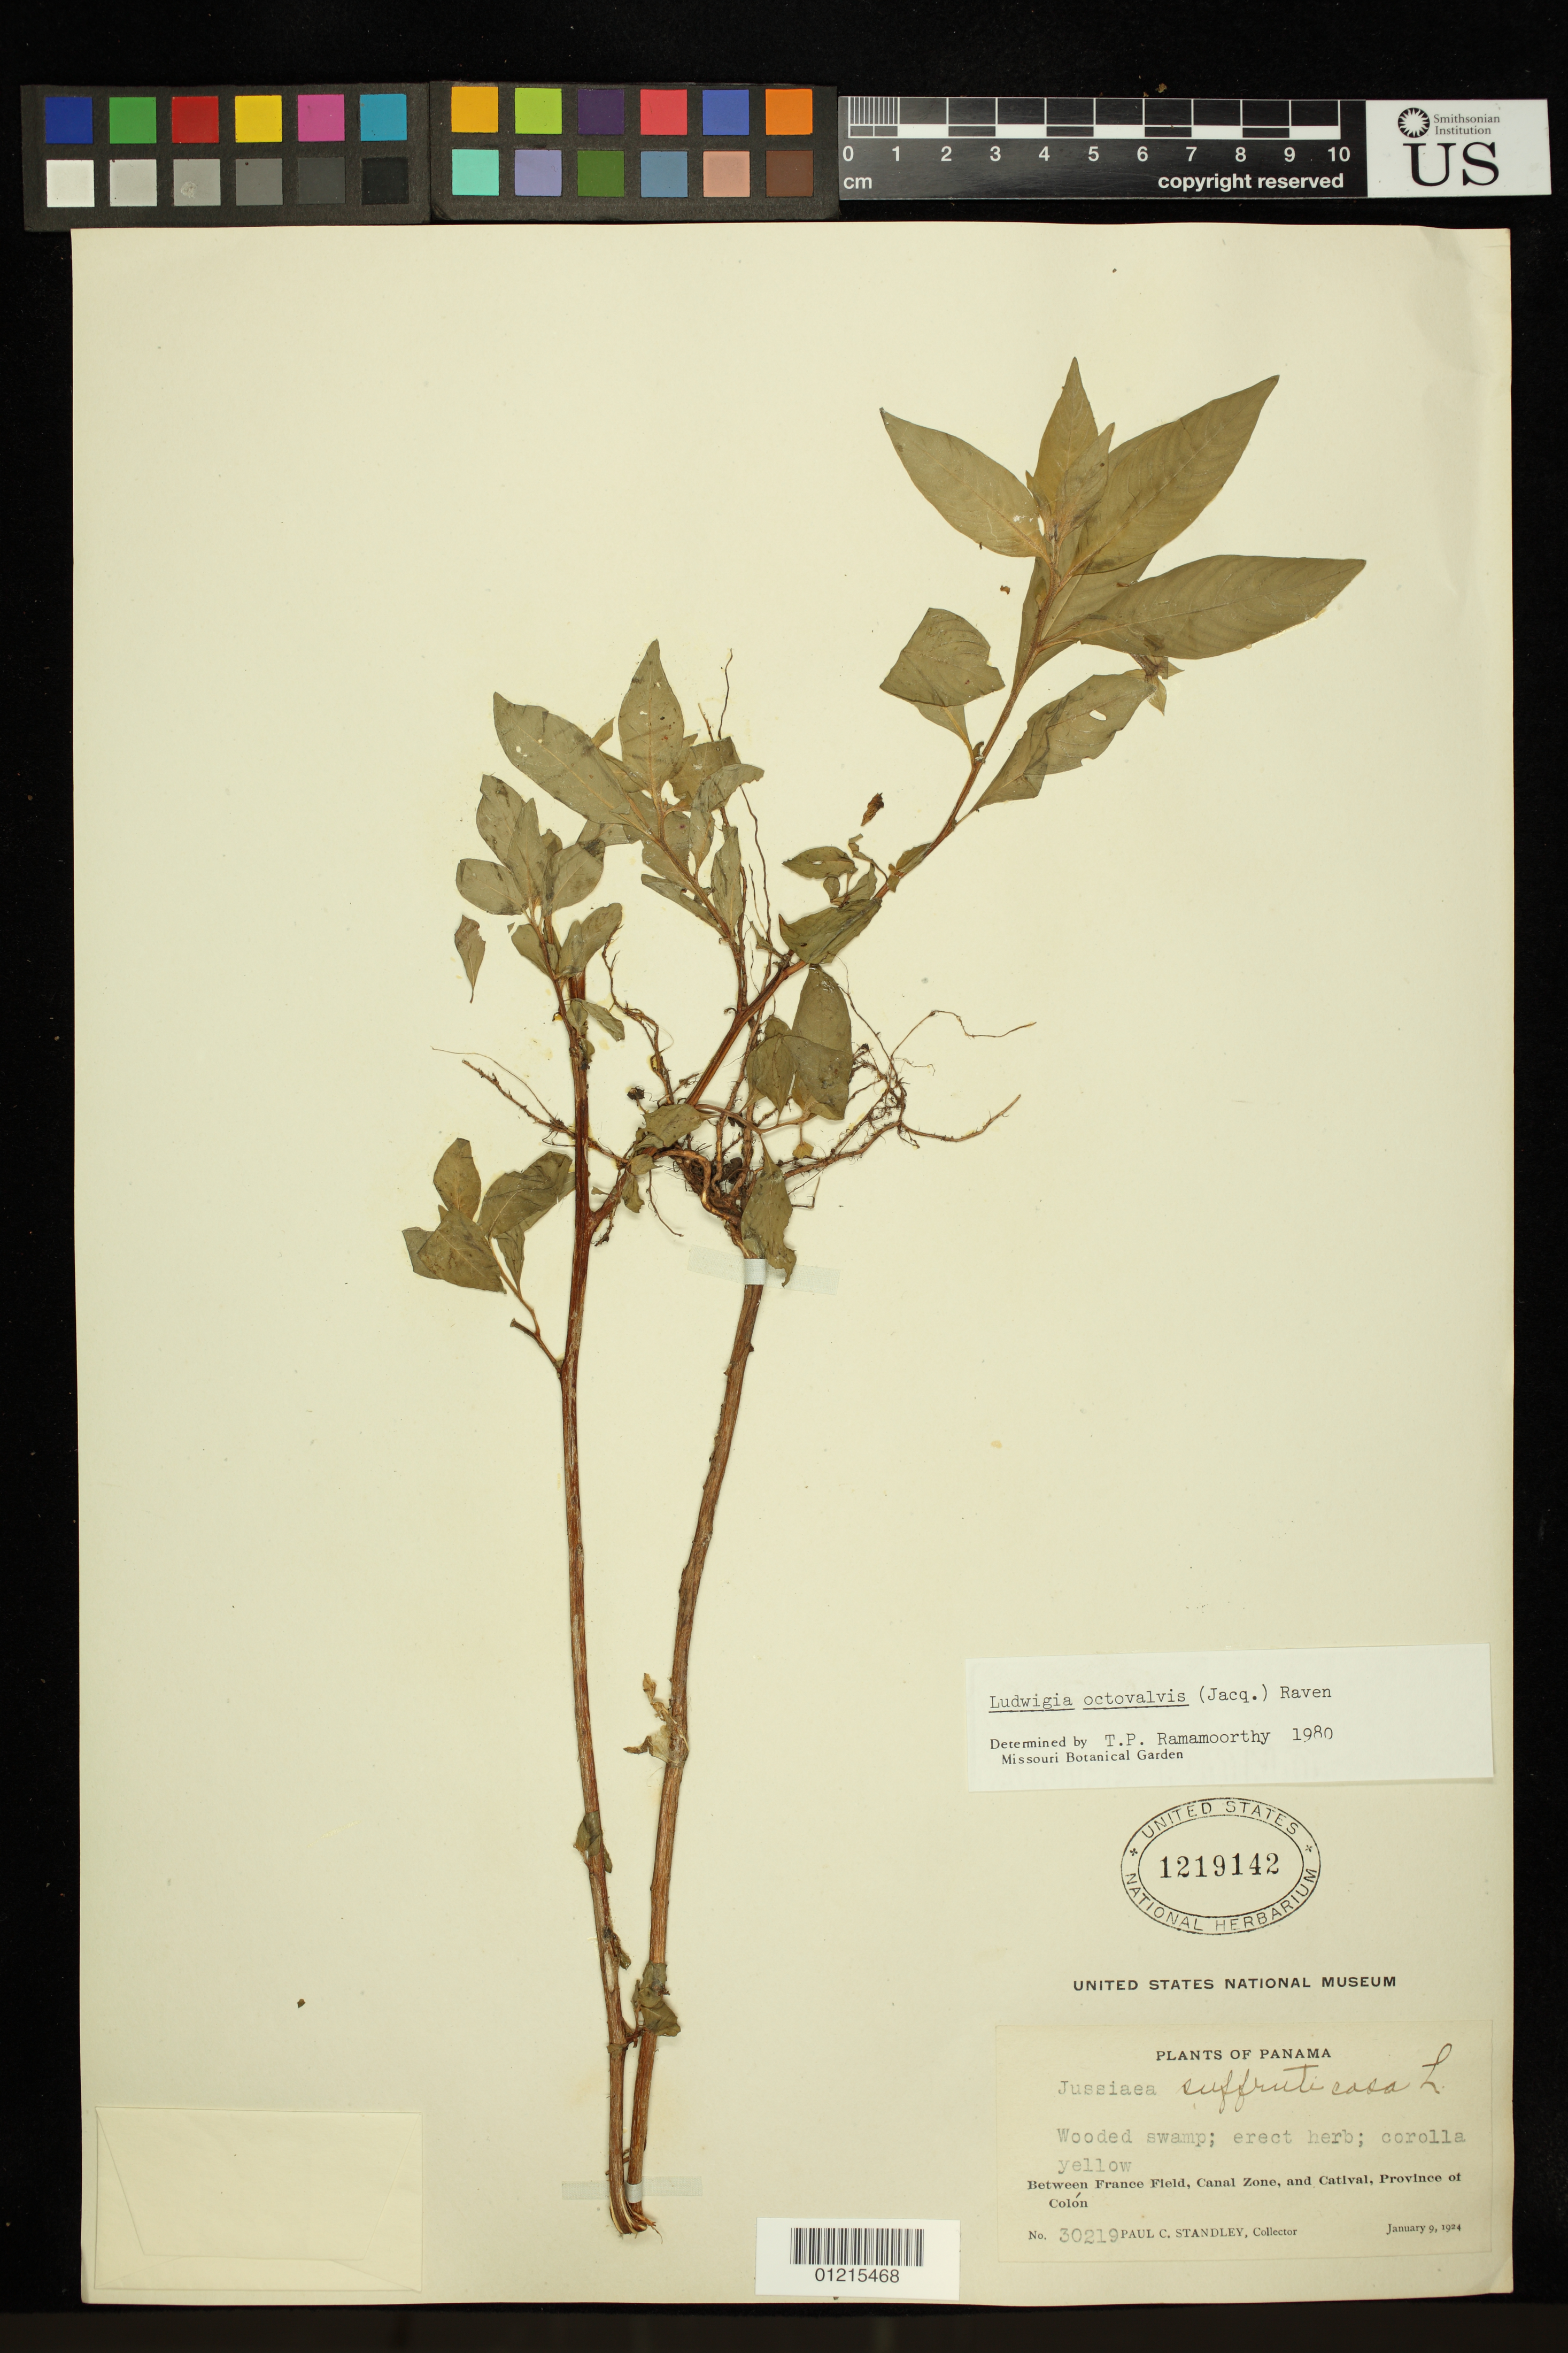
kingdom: Plantae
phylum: Tracheophyta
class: Magnoliopsida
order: Myrtales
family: Onagraceae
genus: Ludwigia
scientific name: Ludwigia octovalvis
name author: (Jacq.) P.H. Raven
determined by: Ramamoorthy, T. P.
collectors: P. C. Standley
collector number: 30219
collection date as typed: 09 Jan 1924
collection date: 1924-01-09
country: Panama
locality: Between France Field, Canal Zone, and Catival, Province of Colón.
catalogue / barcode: US 1219142